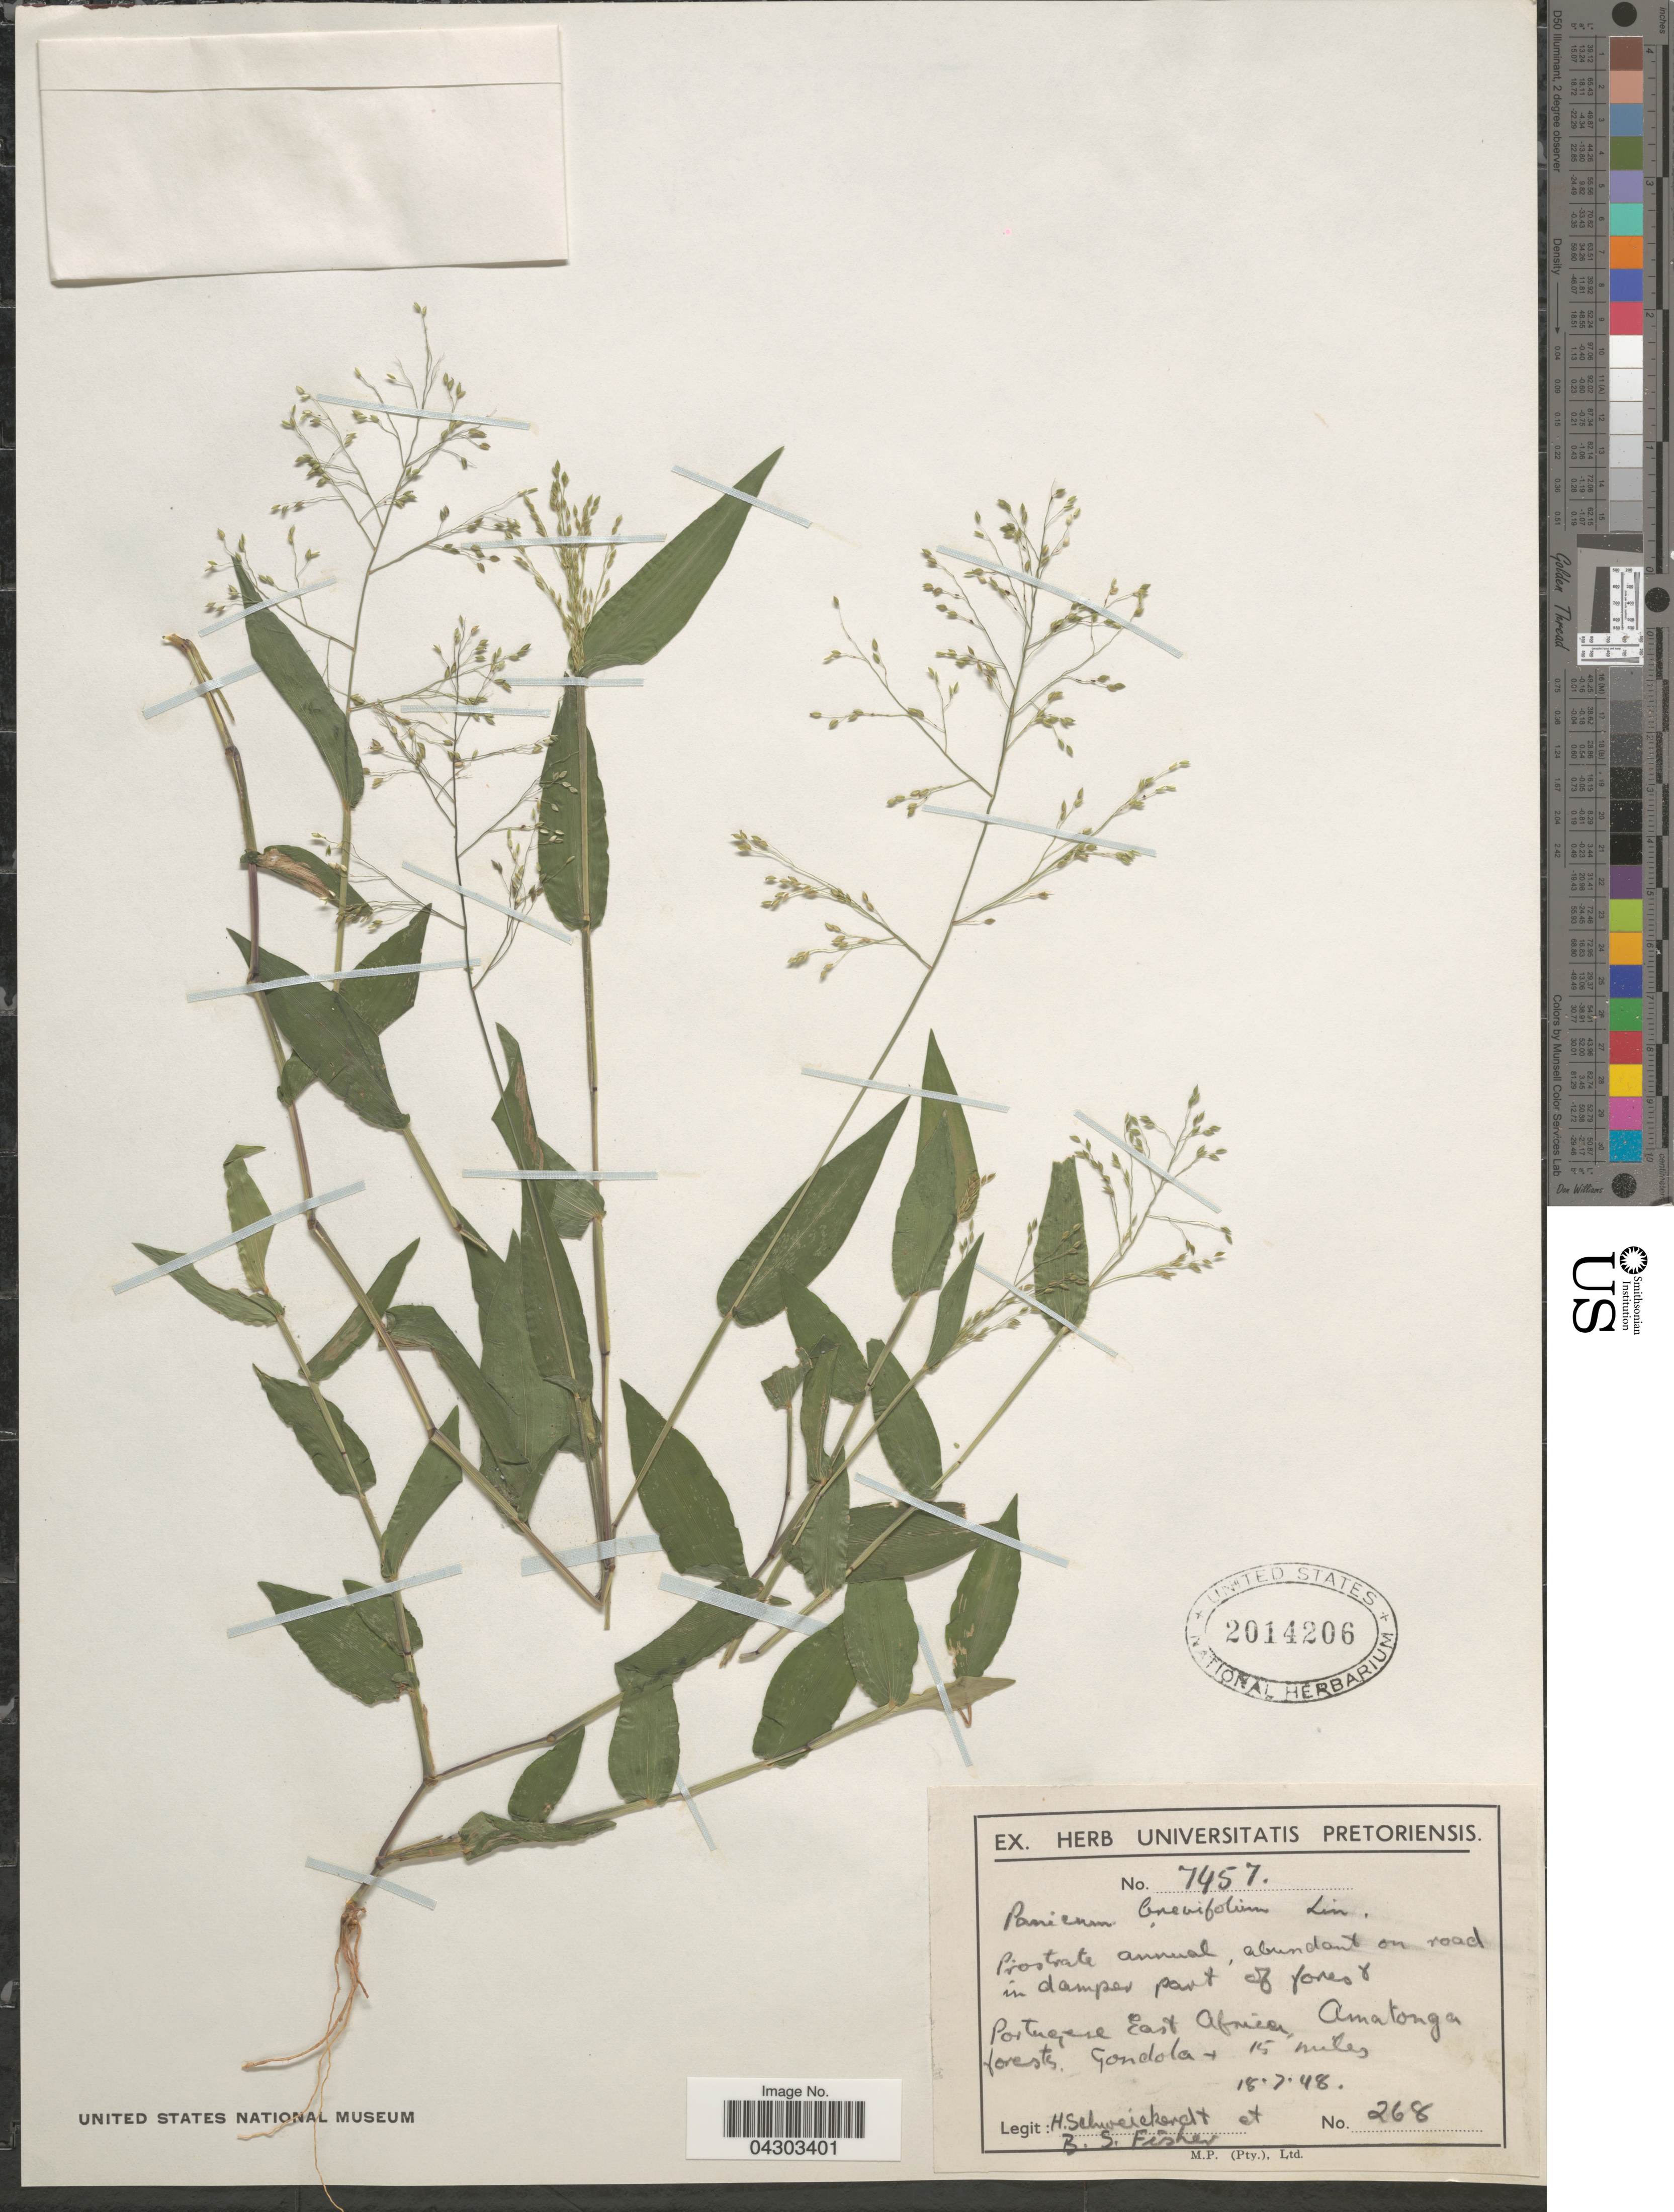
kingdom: Plantae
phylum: Tracheophyta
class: Liliopsida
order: Poales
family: Poaceae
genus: Panicum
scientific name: Panicum brevifolium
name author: L.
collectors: H. Schweickerdt & B. Fisher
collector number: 268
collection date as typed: Transcribed d/m/y: 18/7/48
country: Mozambique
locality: Abundant on road in damper part of forest. Portuguese East Africa, Amatonga forests, Gondola + 15 miles.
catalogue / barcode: US 2014206